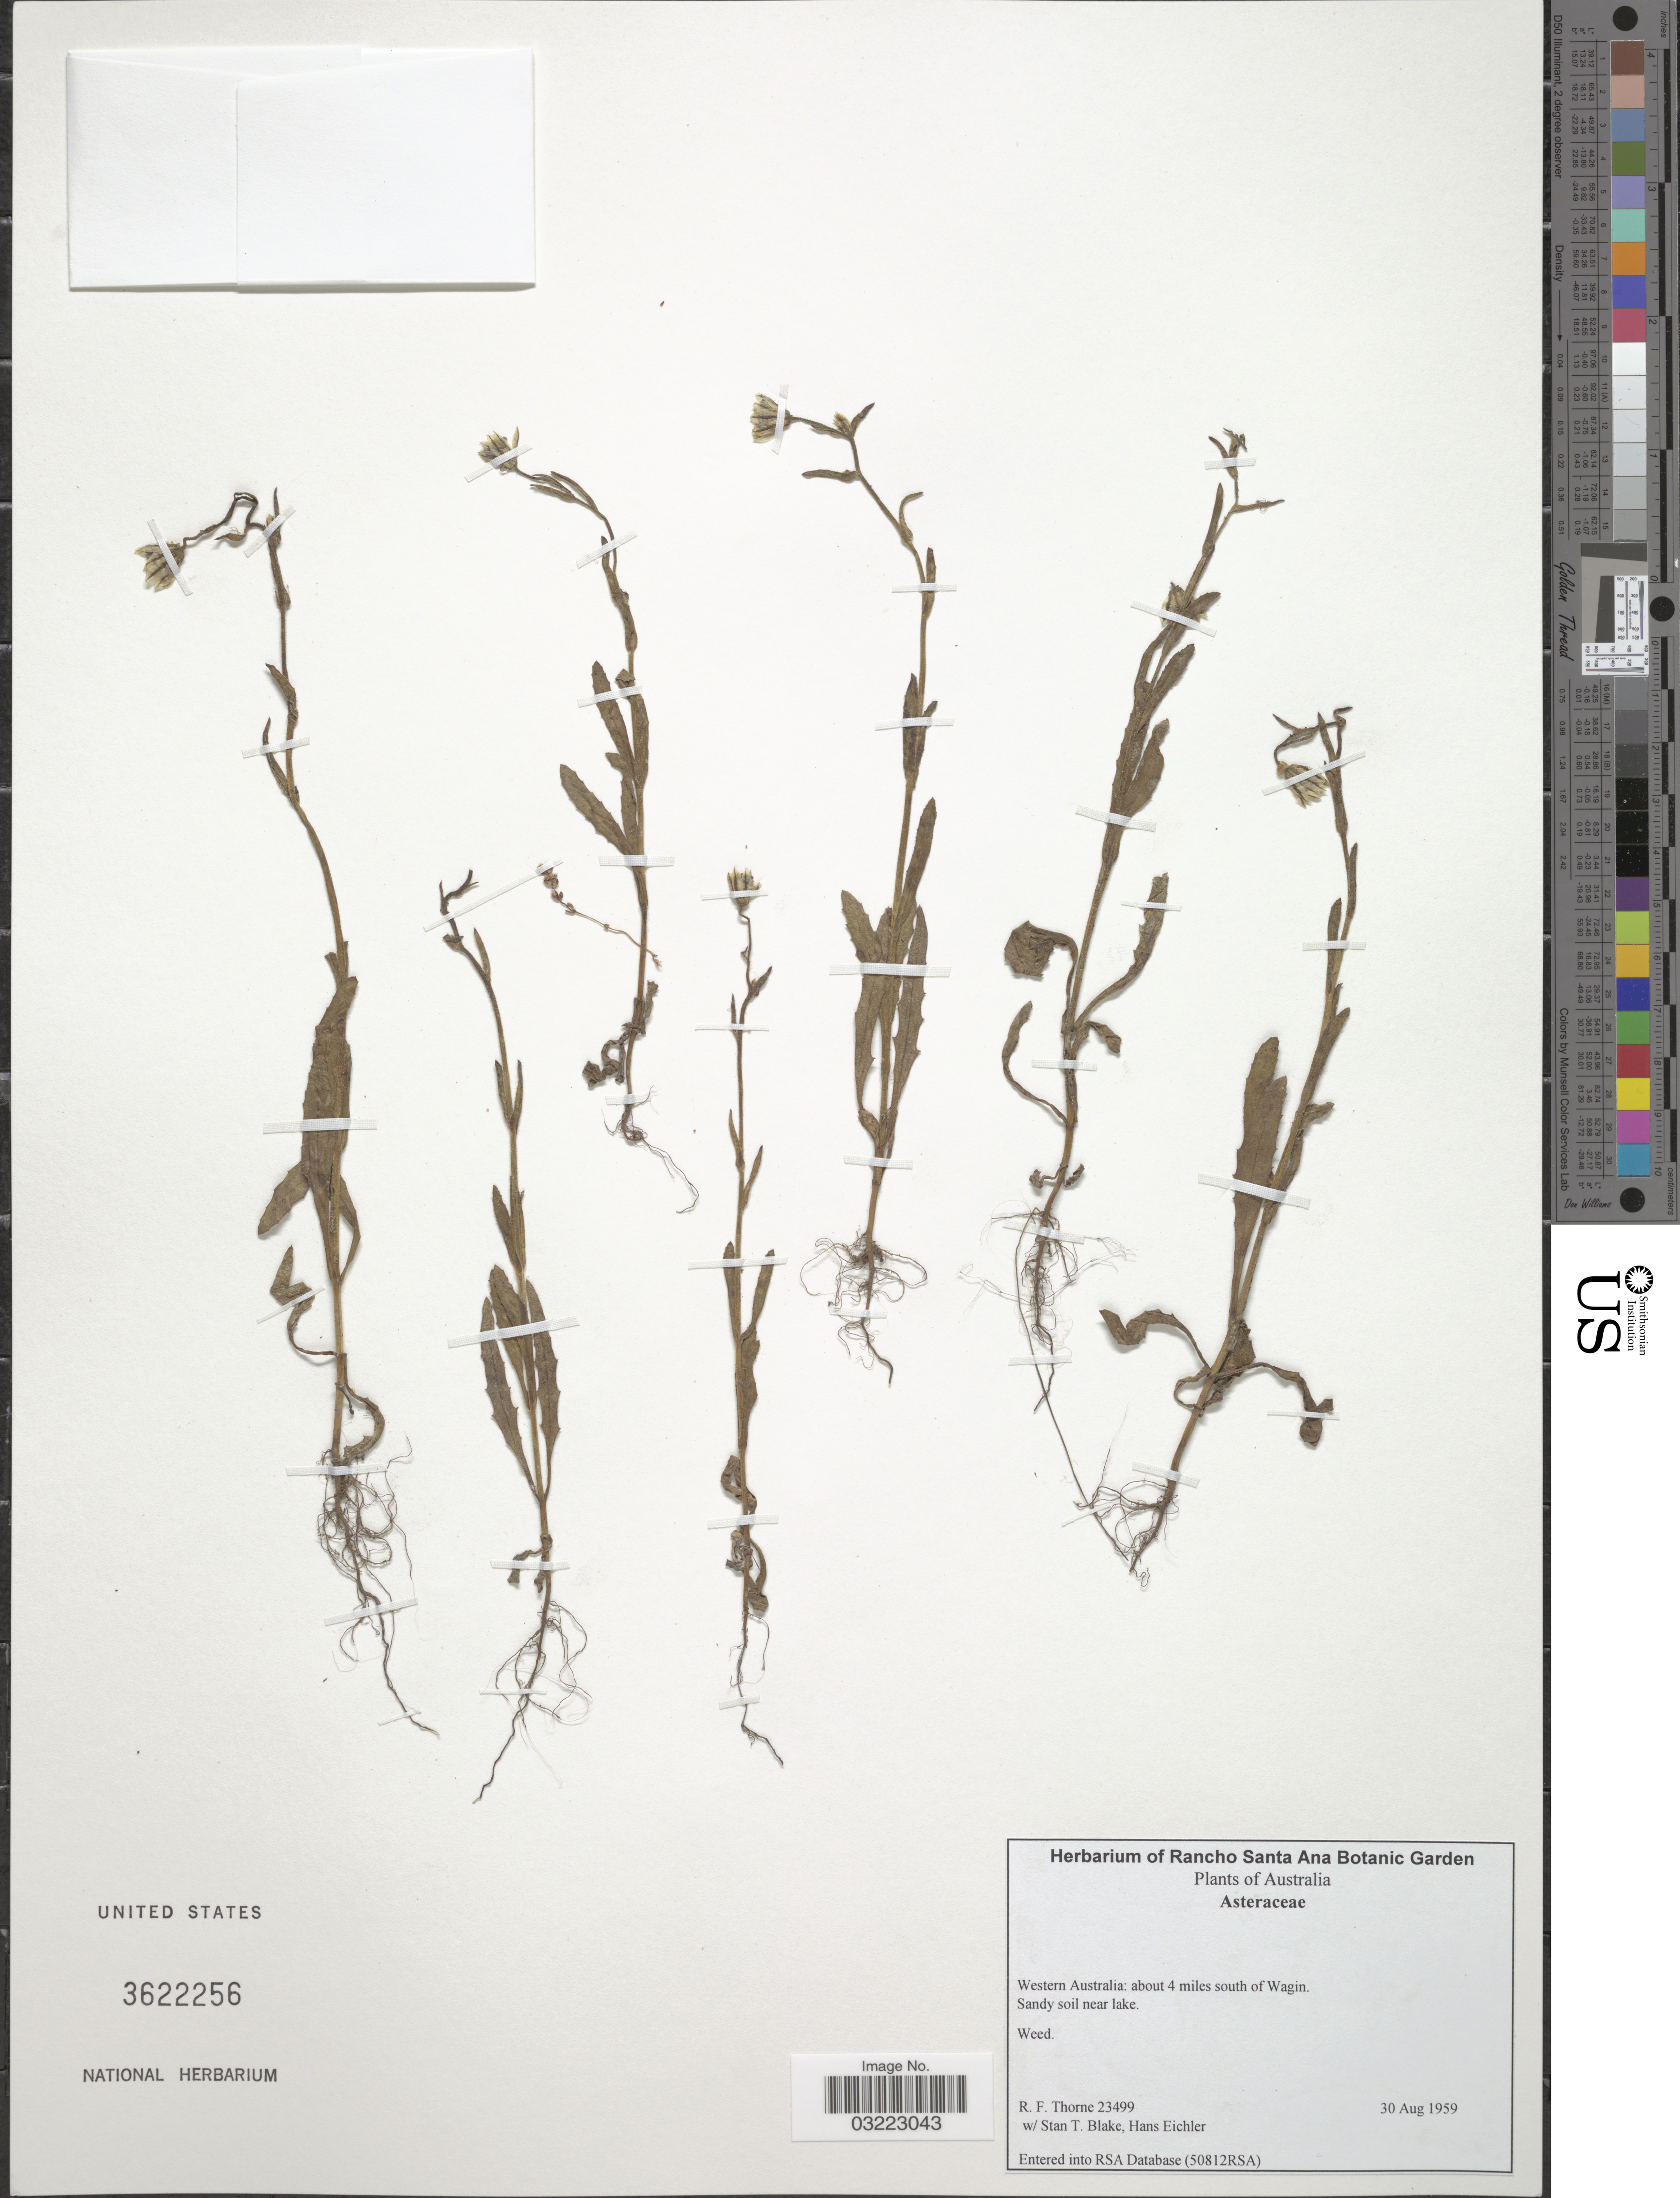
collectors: R. Thorne, S. T. Blake & H. Eichler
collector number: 23499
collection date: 1959-08-30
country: Australia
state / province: Western Australia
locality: About 4 miles south of Wagin.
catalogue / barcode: US 3622256